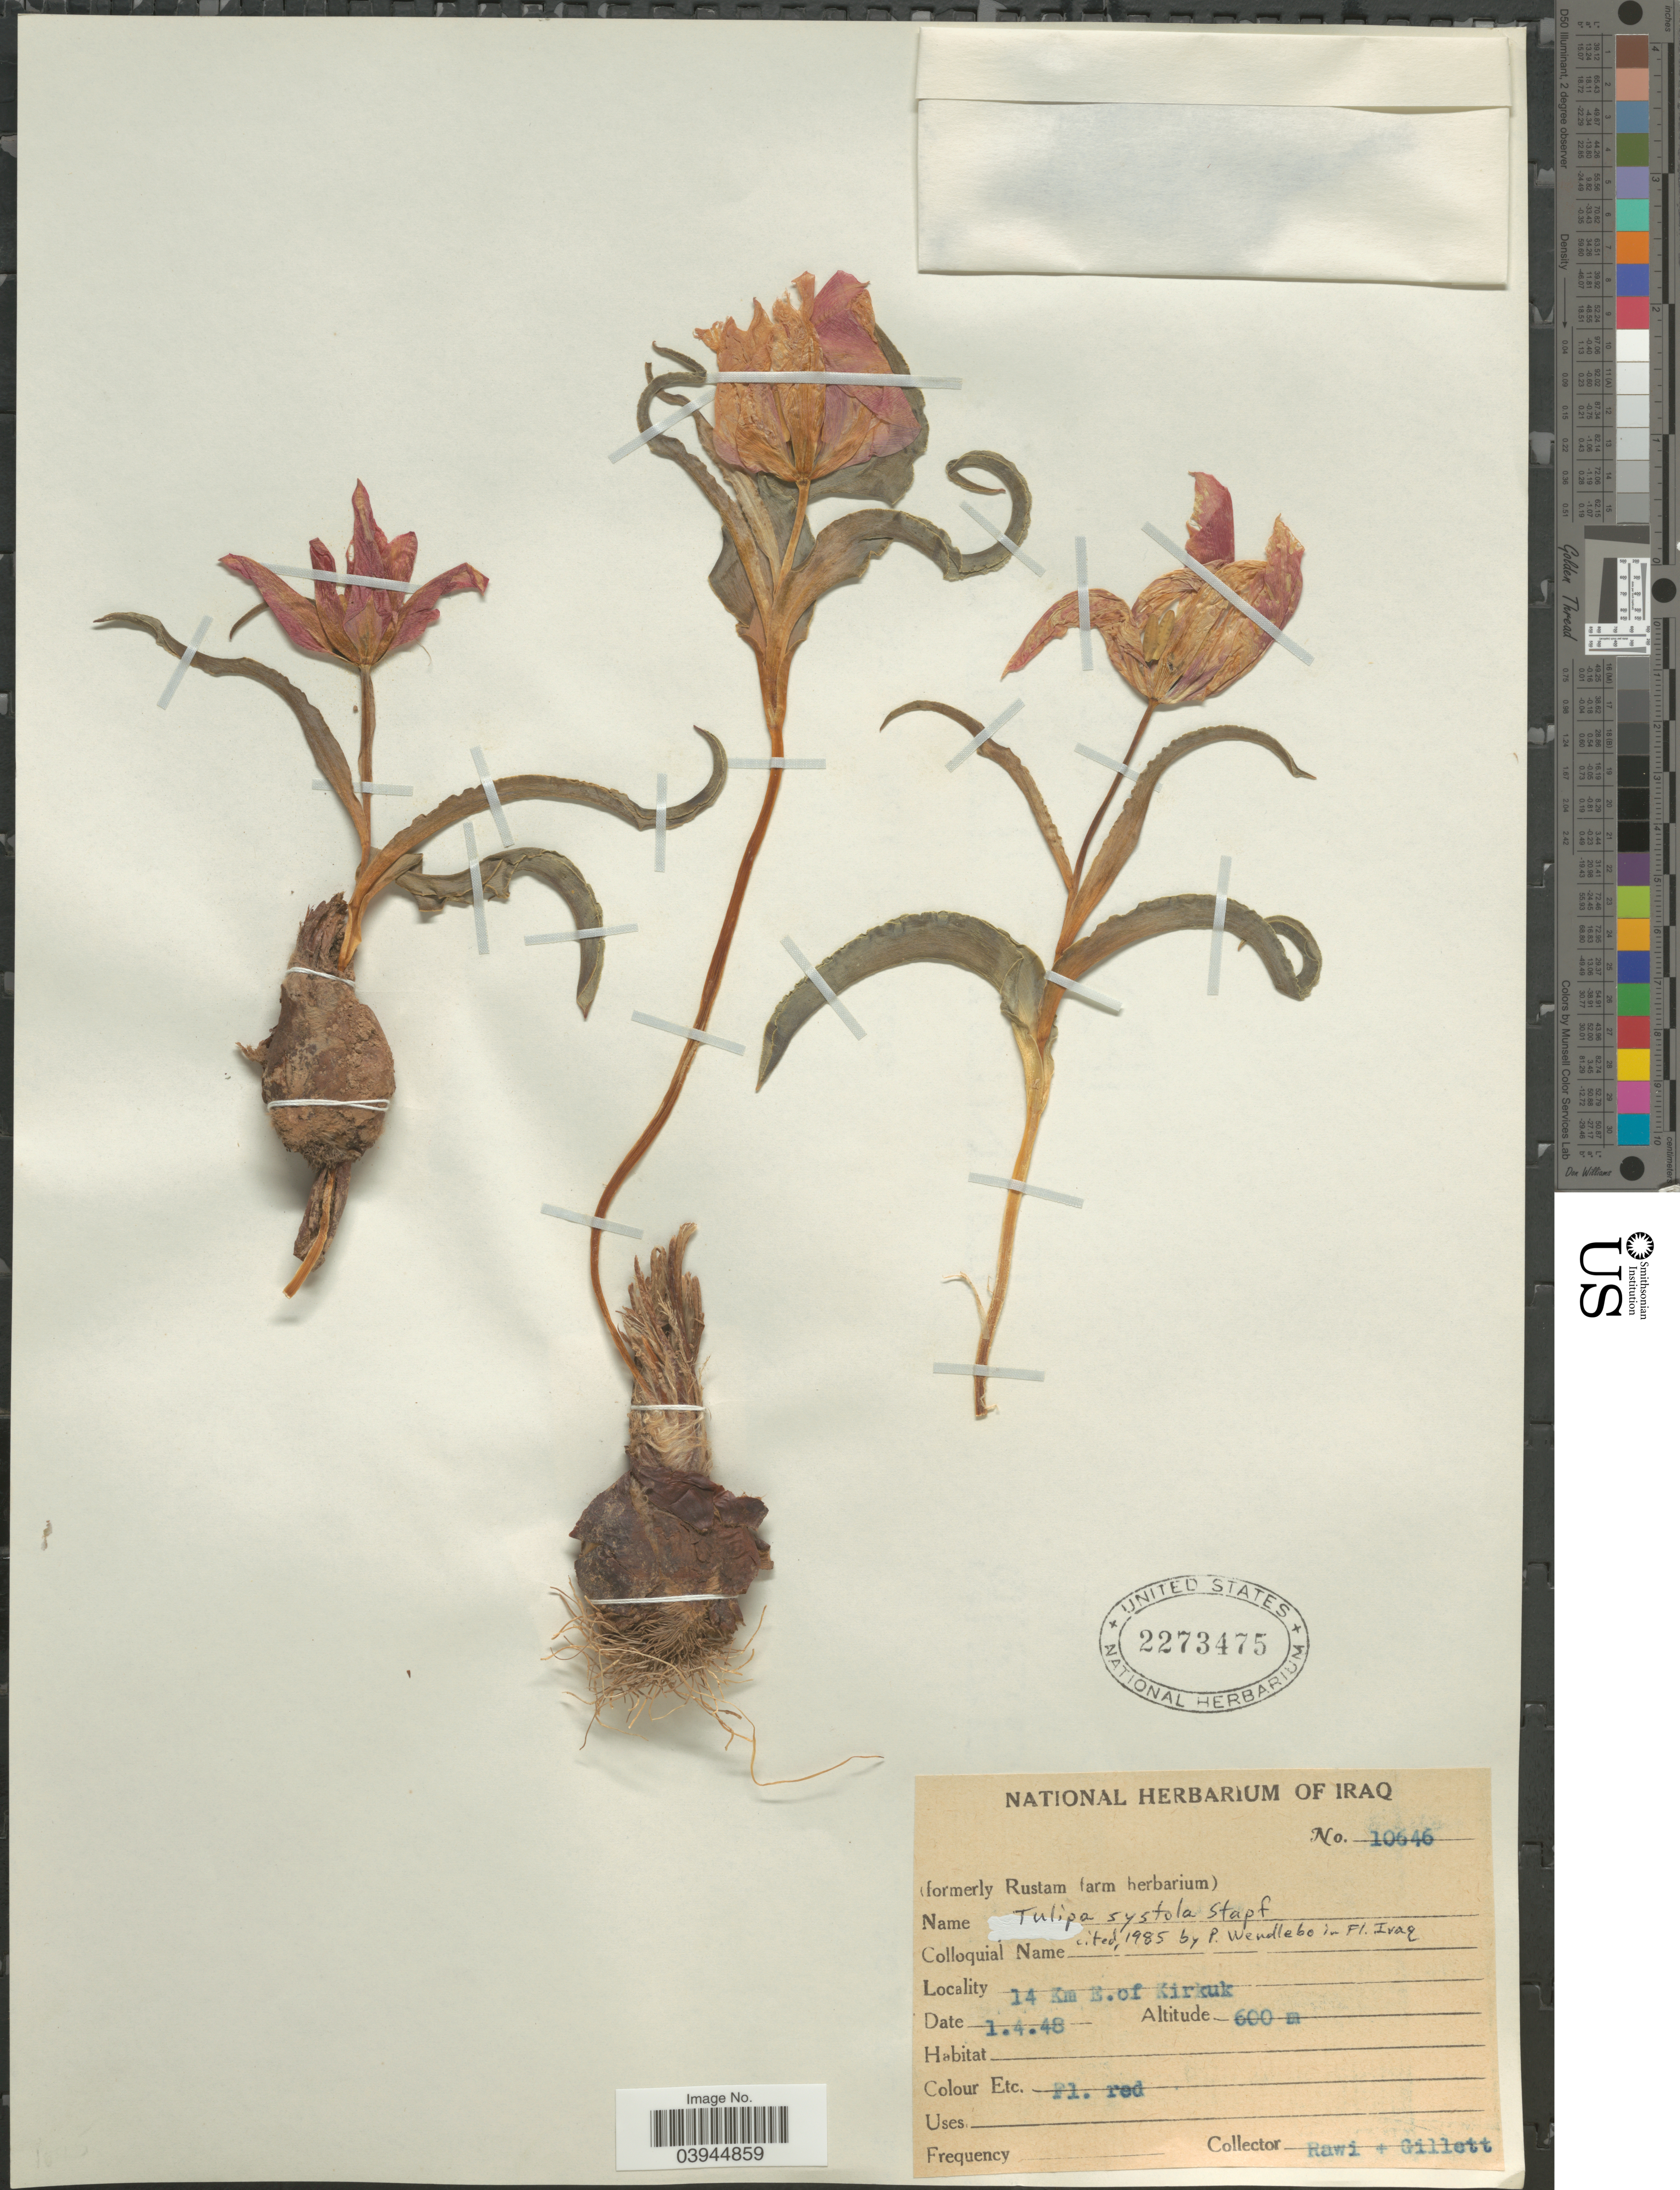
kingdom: Plantae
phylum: Tracheophyta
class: Liliopsida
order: Liliales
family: Liliaceae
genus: Tulipa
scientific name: Tulipa systola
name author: Stapf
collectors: -. Rawi & Gillett, --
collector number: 10646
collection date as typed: Transcribed d/m/y: 1/4/48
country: Iraq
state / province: Kirkūk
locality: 14 Km E. of Kirkuk.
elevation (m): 600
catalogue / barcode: US 2273475